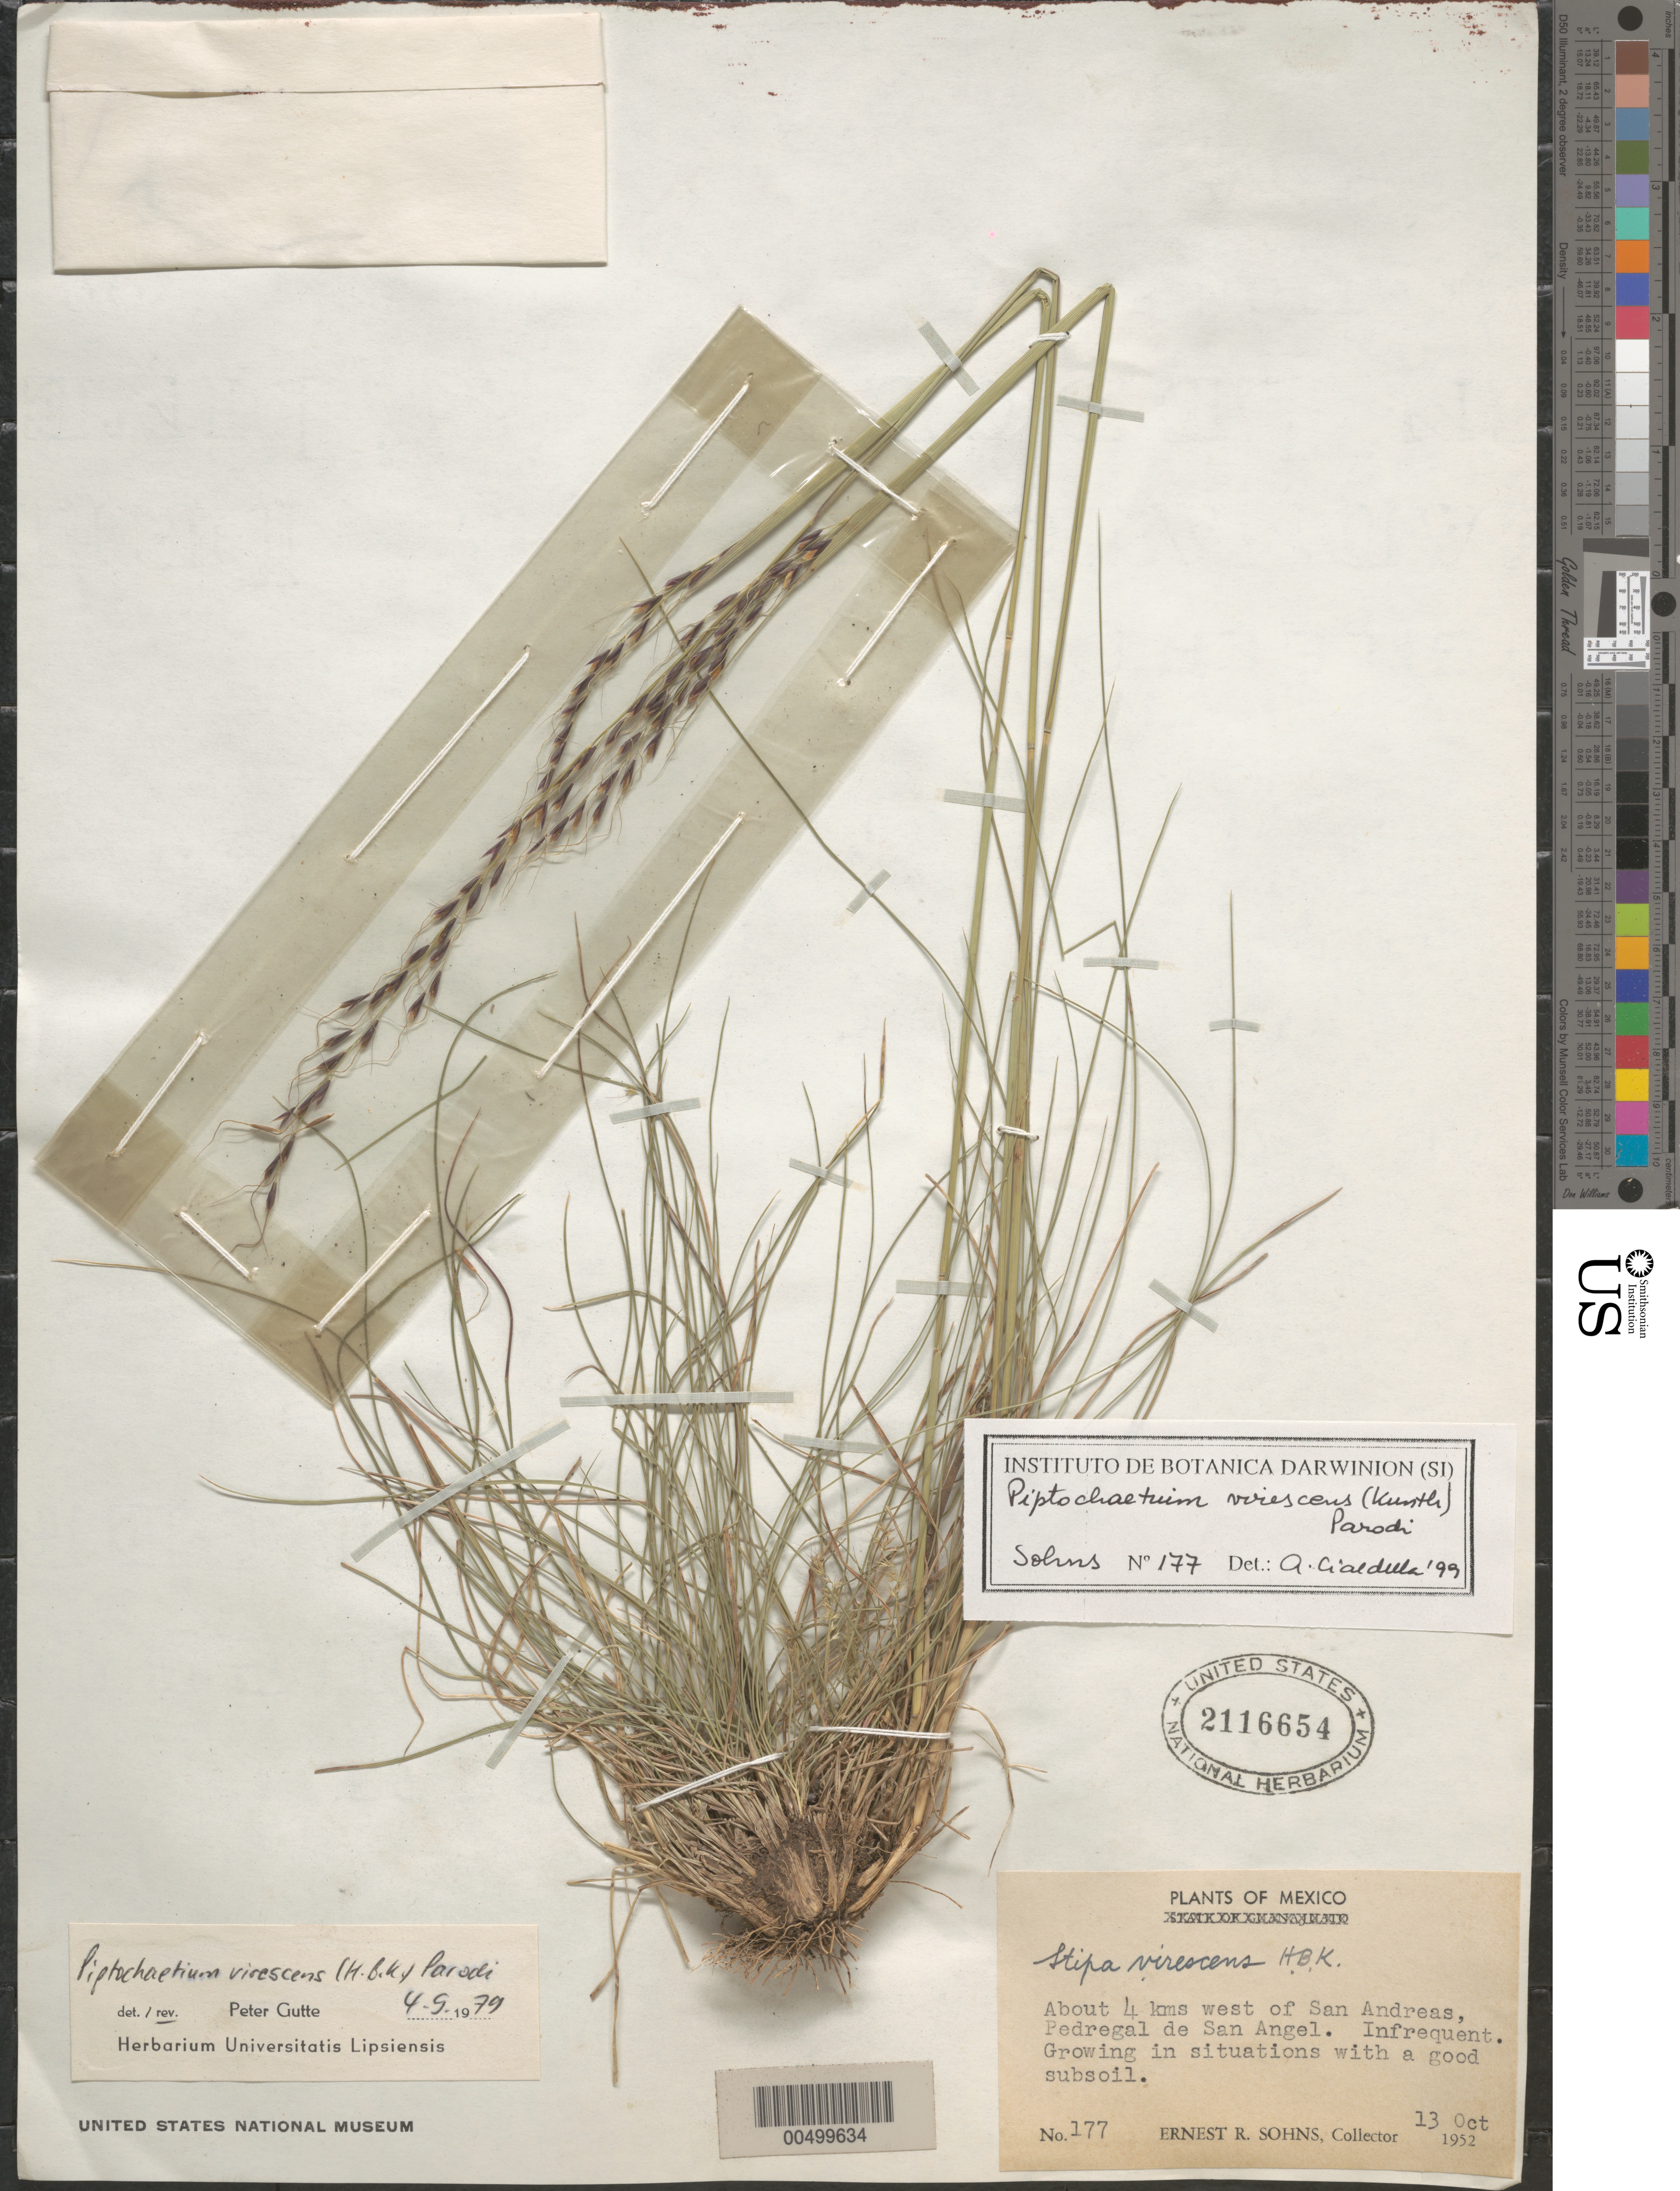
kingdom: Plantae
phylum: Tracheophyta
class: Liliopsida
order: Poales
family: Poaceae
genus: Piptochaetium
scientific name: Piptochaetium virescens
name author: (Kunth) Parodi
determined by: Gutte, P.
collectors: E. R. Sohns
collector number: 177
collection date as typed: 13 Oct 1952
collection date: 1952-10-13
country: Mexico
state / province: Distrito Federal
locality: About 4 km W of San Andreas, Pedregal de San Angel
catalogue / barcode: US 2116654